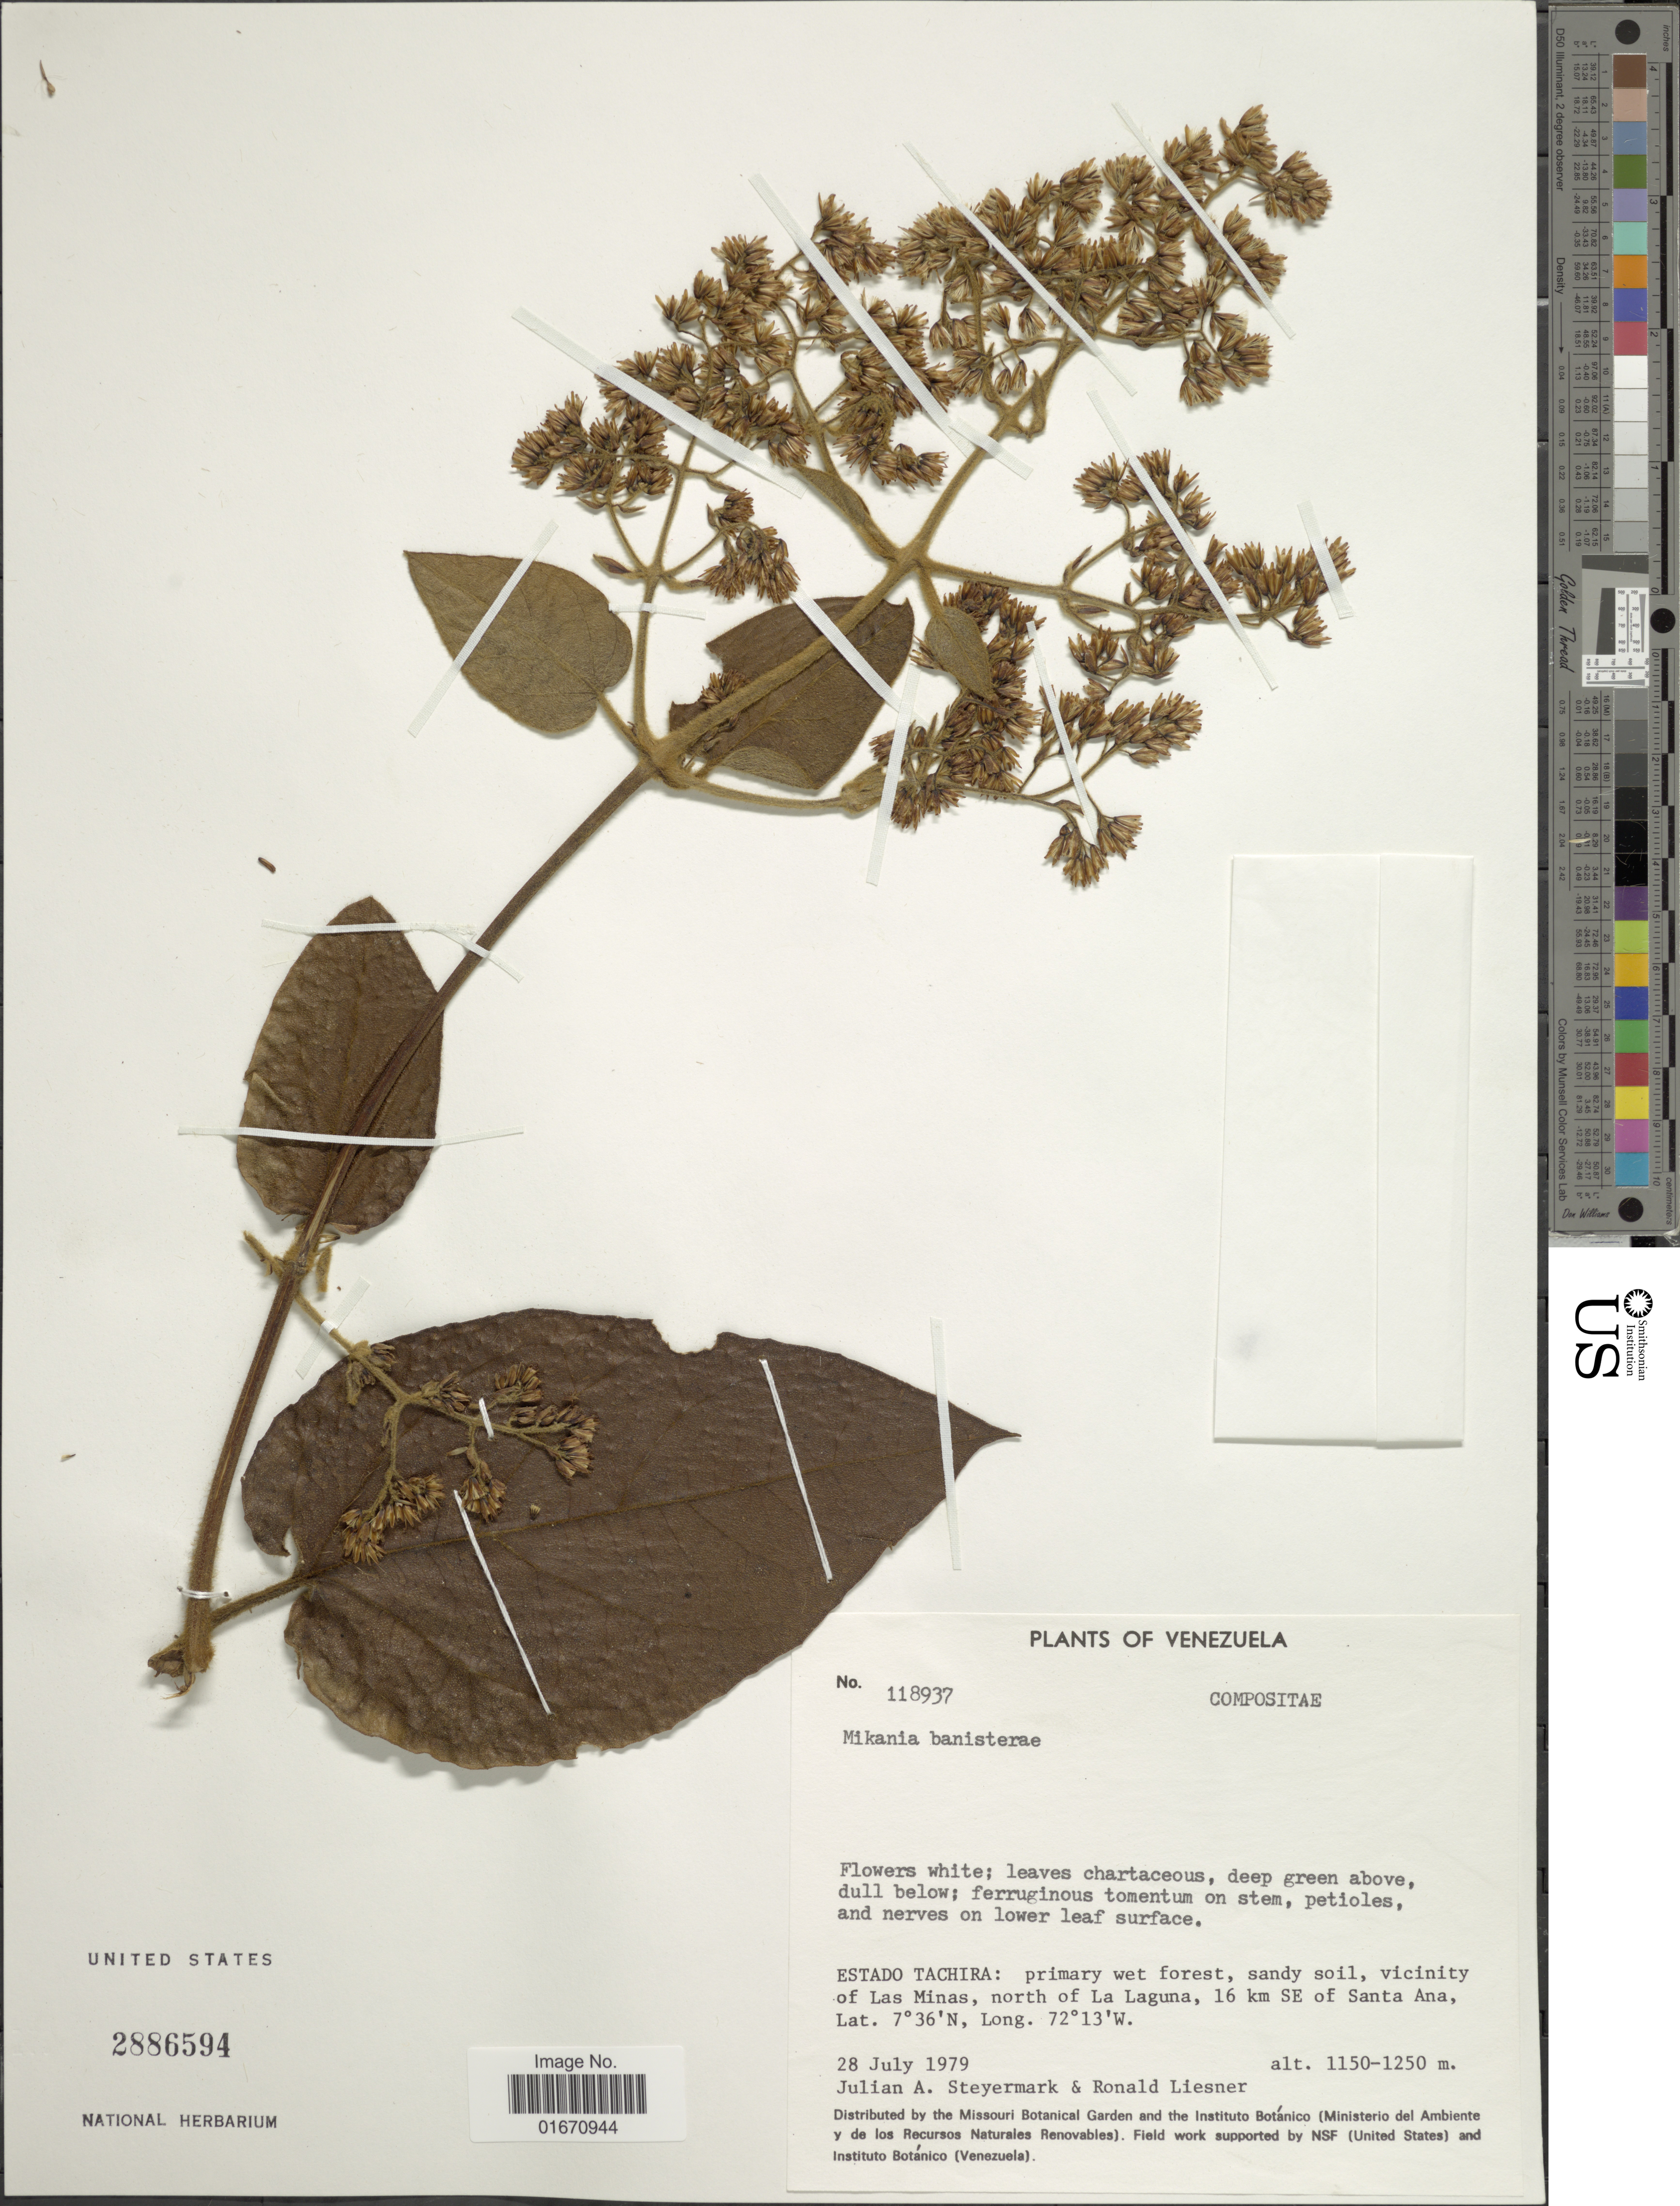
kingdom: Plantae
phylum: Tracheophyta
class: Magnoliopsida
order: Asterales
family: Asteraceae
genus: Mikania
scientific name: Mikania banisteriae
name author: DC.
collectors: J. Steyermark & R. L. Liesner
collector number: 118937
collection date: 1979-07-28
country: Venezuela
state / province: Tachira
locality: Vicinity of Las Minas, north of La Laguna, 16 km SE of Santa Ana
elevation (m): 1150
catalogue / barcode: US 2886594